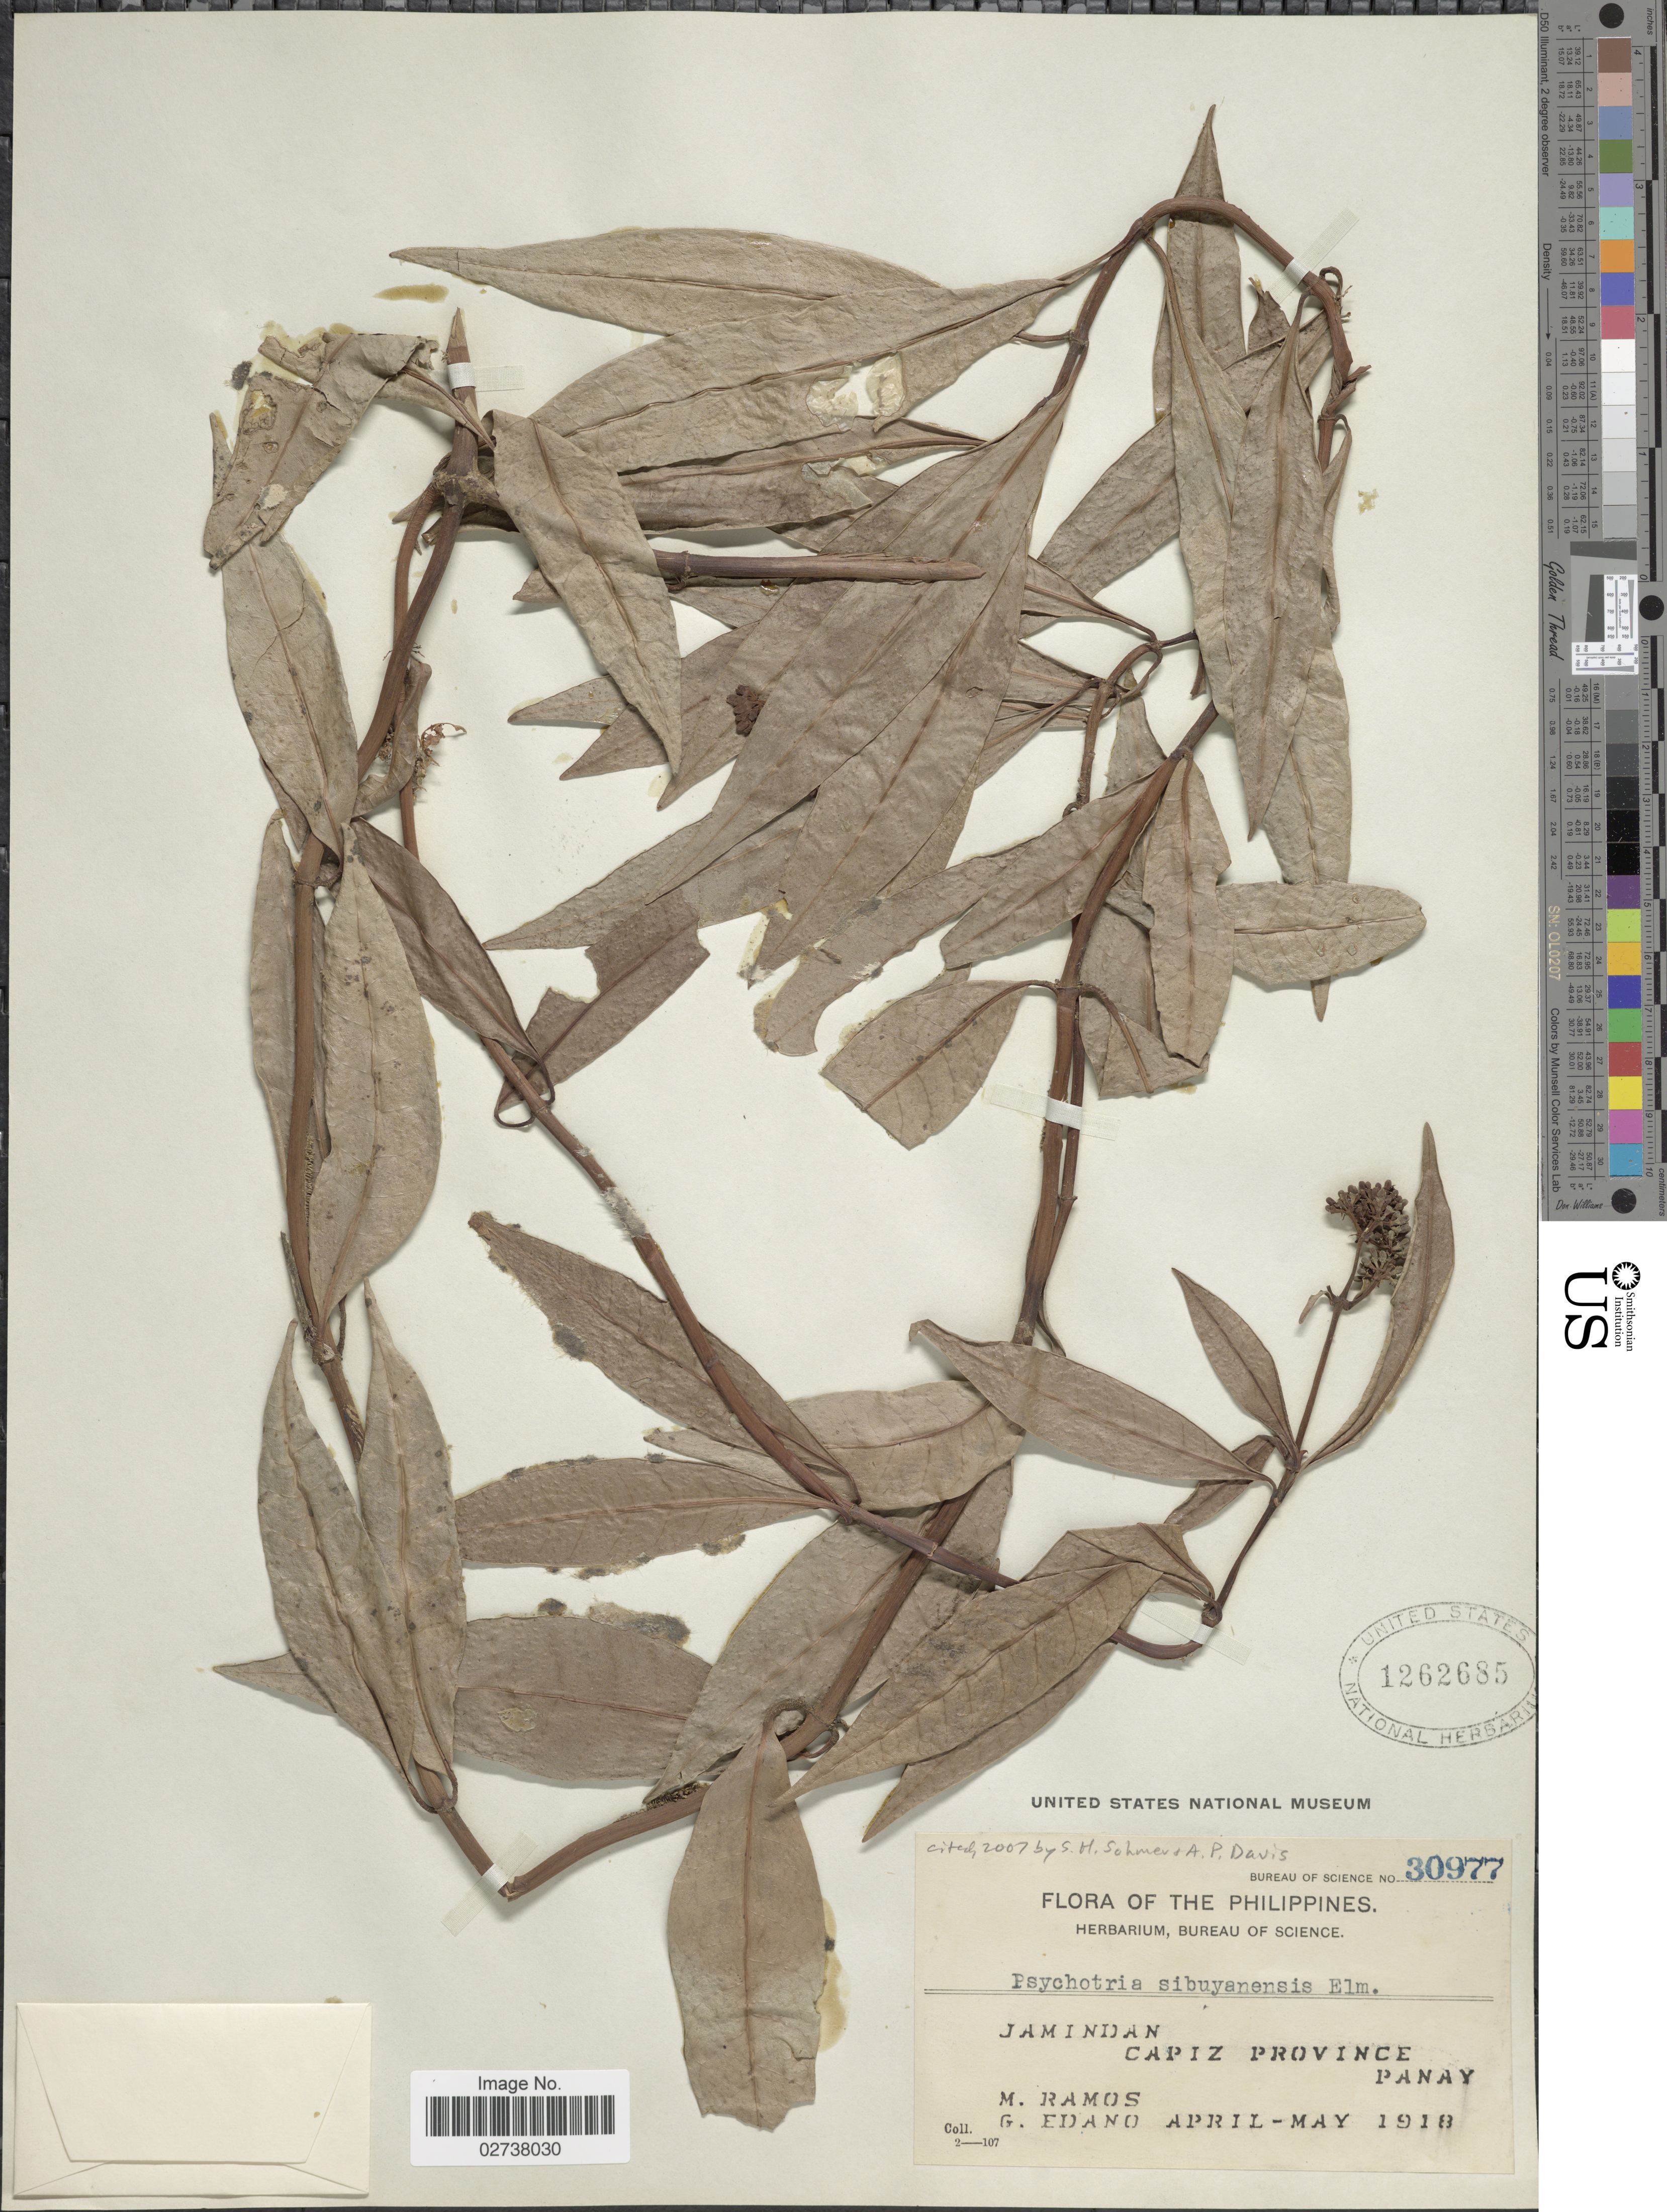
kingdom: Plantae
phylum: Tracheophyta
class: Magnoliopsida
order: Gentianales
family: Rubiaceae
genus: Psychotria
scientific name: Psychotria sibuyanensis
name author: Elmer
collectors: M. Ramos & G. Edaño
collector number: Bureau of Science 30977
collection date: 1918-04/1918-05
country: Philippines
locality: Jamindan, Capiz Province, Panay,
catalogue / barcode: US 1262685